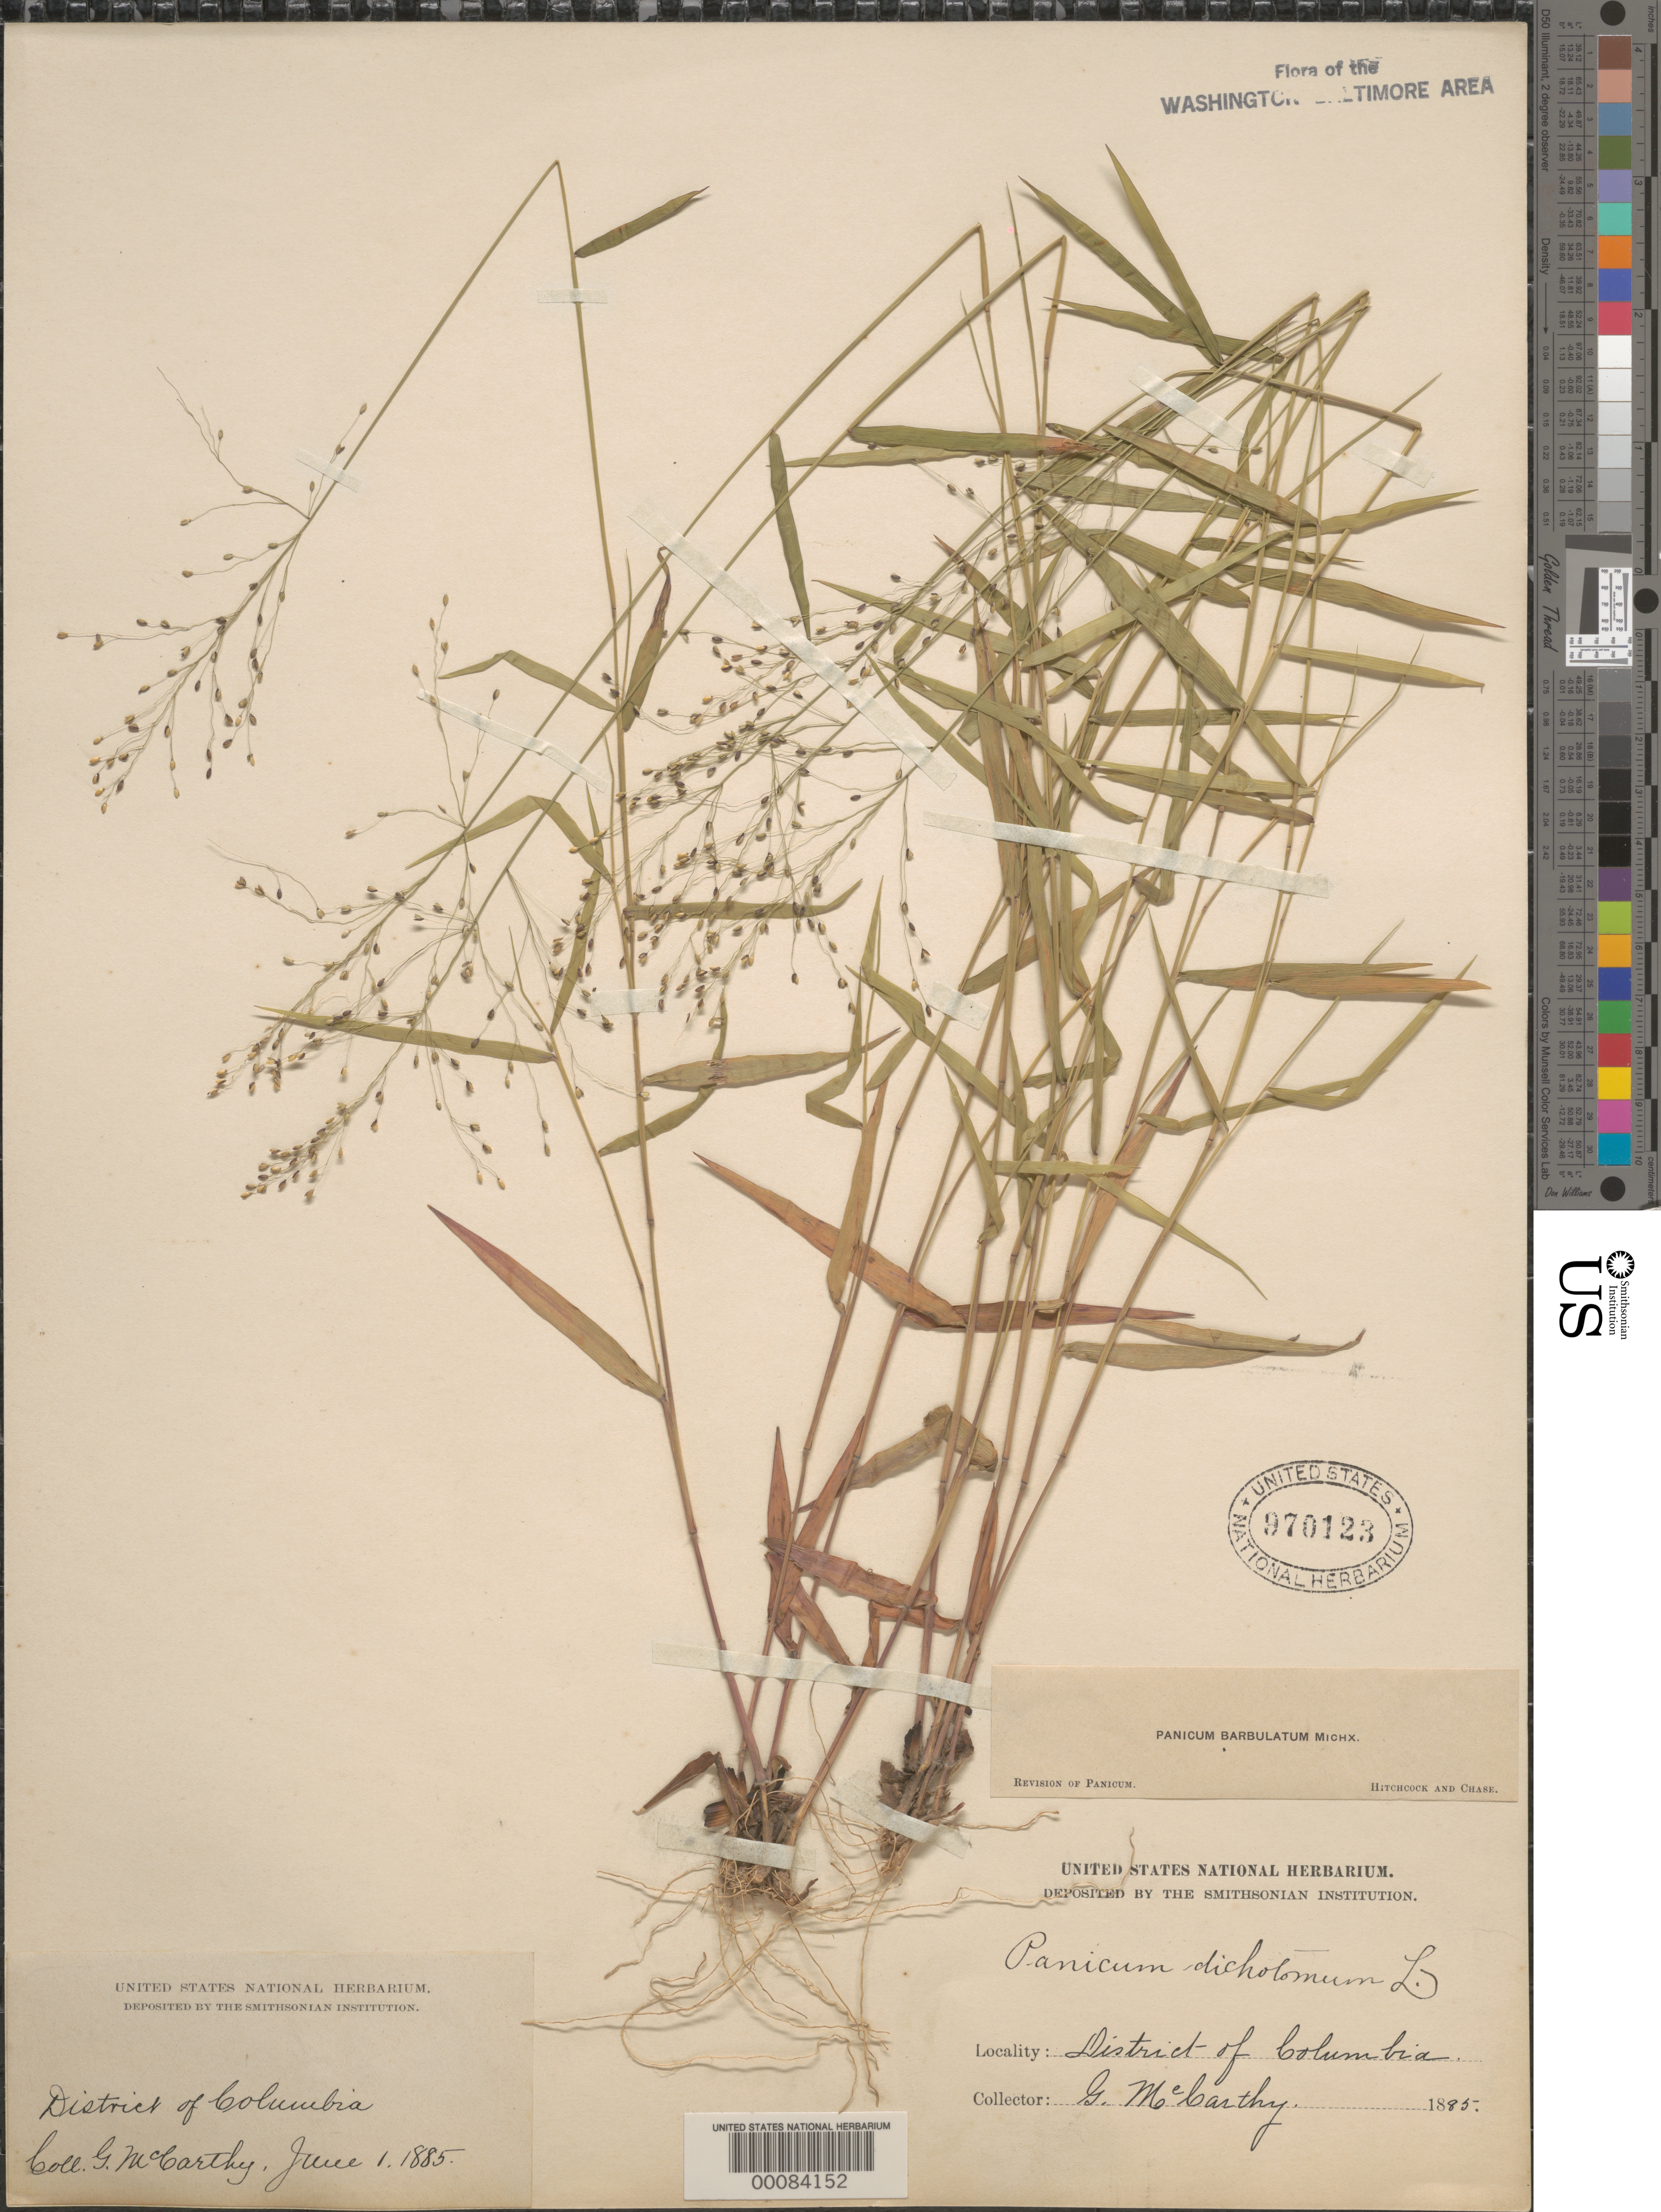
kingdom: Plantae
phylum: Tracheophyta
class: Liliopsida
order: Poales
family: Poaceae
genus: Dichanthelium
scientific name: Dichanthelium dichotomum var. dichotomum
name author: (L.) Gould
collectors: G. McCarthy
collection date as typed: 01 Jun 1895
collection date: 1895-06-01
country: United States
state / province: District of Columbia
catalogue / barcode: US 970123